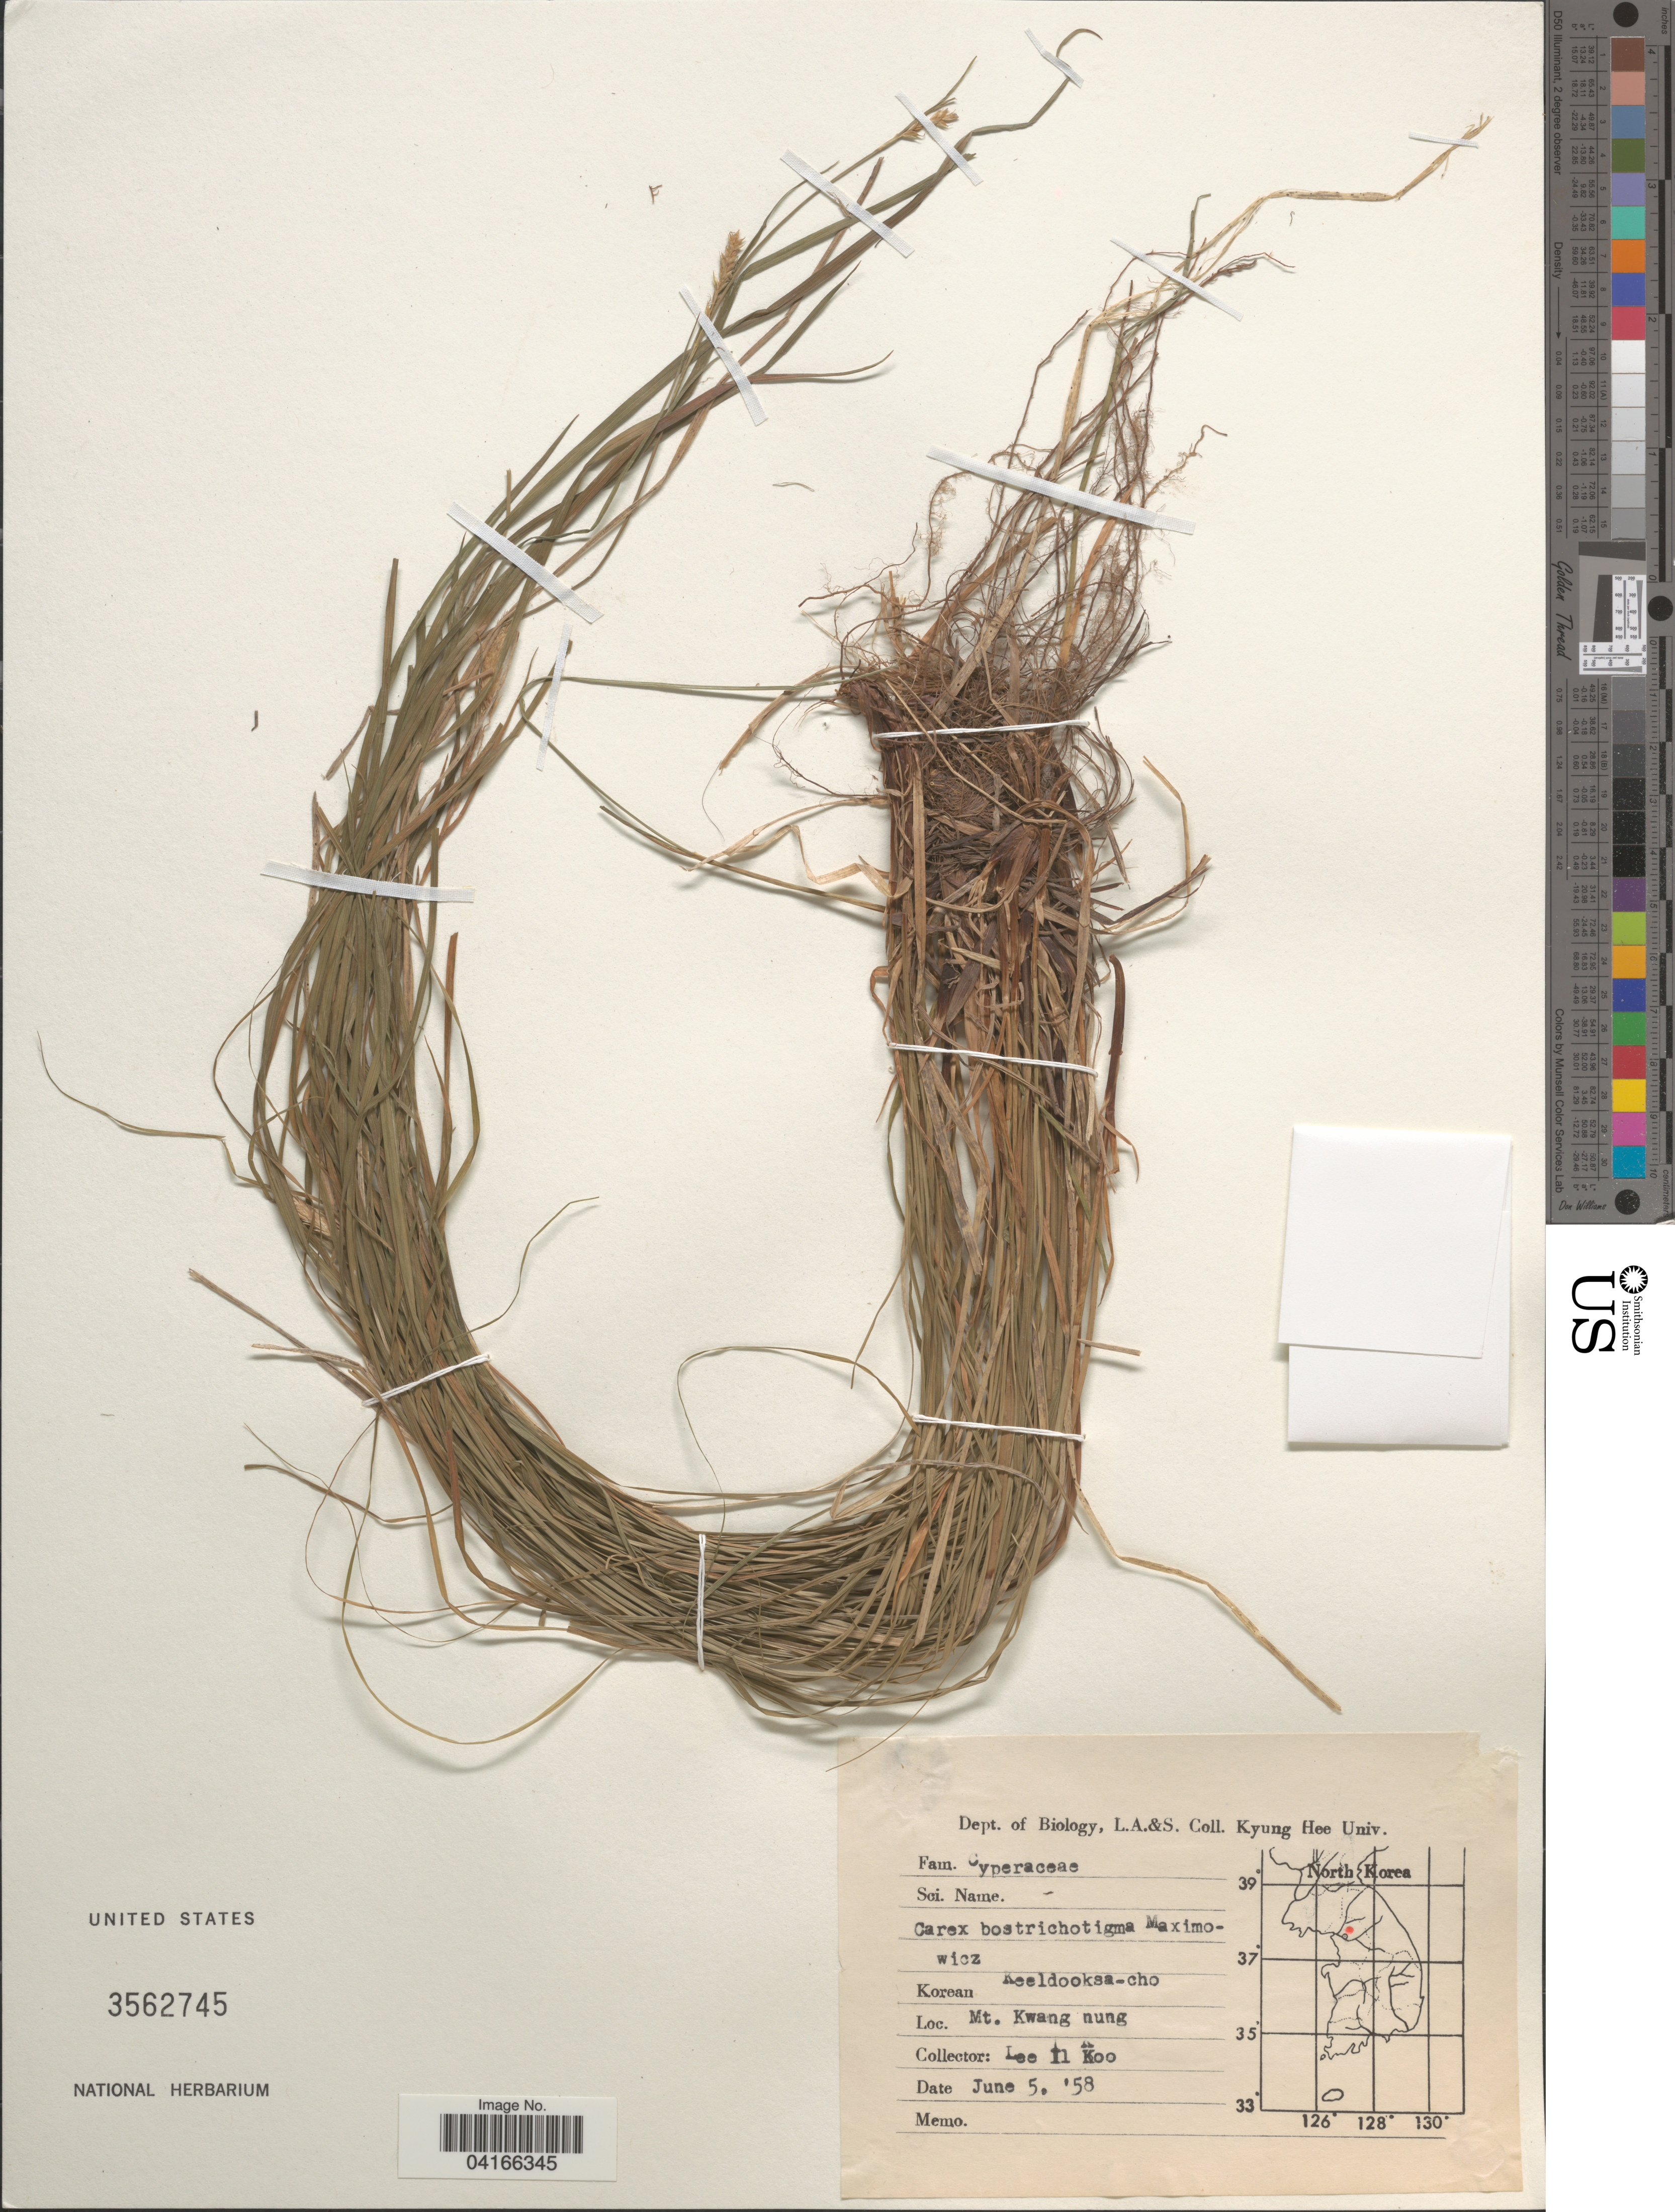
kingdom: Plantae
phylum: Tracheophyta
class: Liliopsida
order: Poales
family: Cyperaceae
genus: Carex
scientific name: Carex bostrychostigma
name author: Maxim.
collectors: Il-Ko Lee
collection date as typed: Transcribed d/m/y: 5/6/58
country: North Korea / South Korea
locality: Keeldooksa-cho. Mt. Kwang nung.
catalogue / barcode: US 3562745